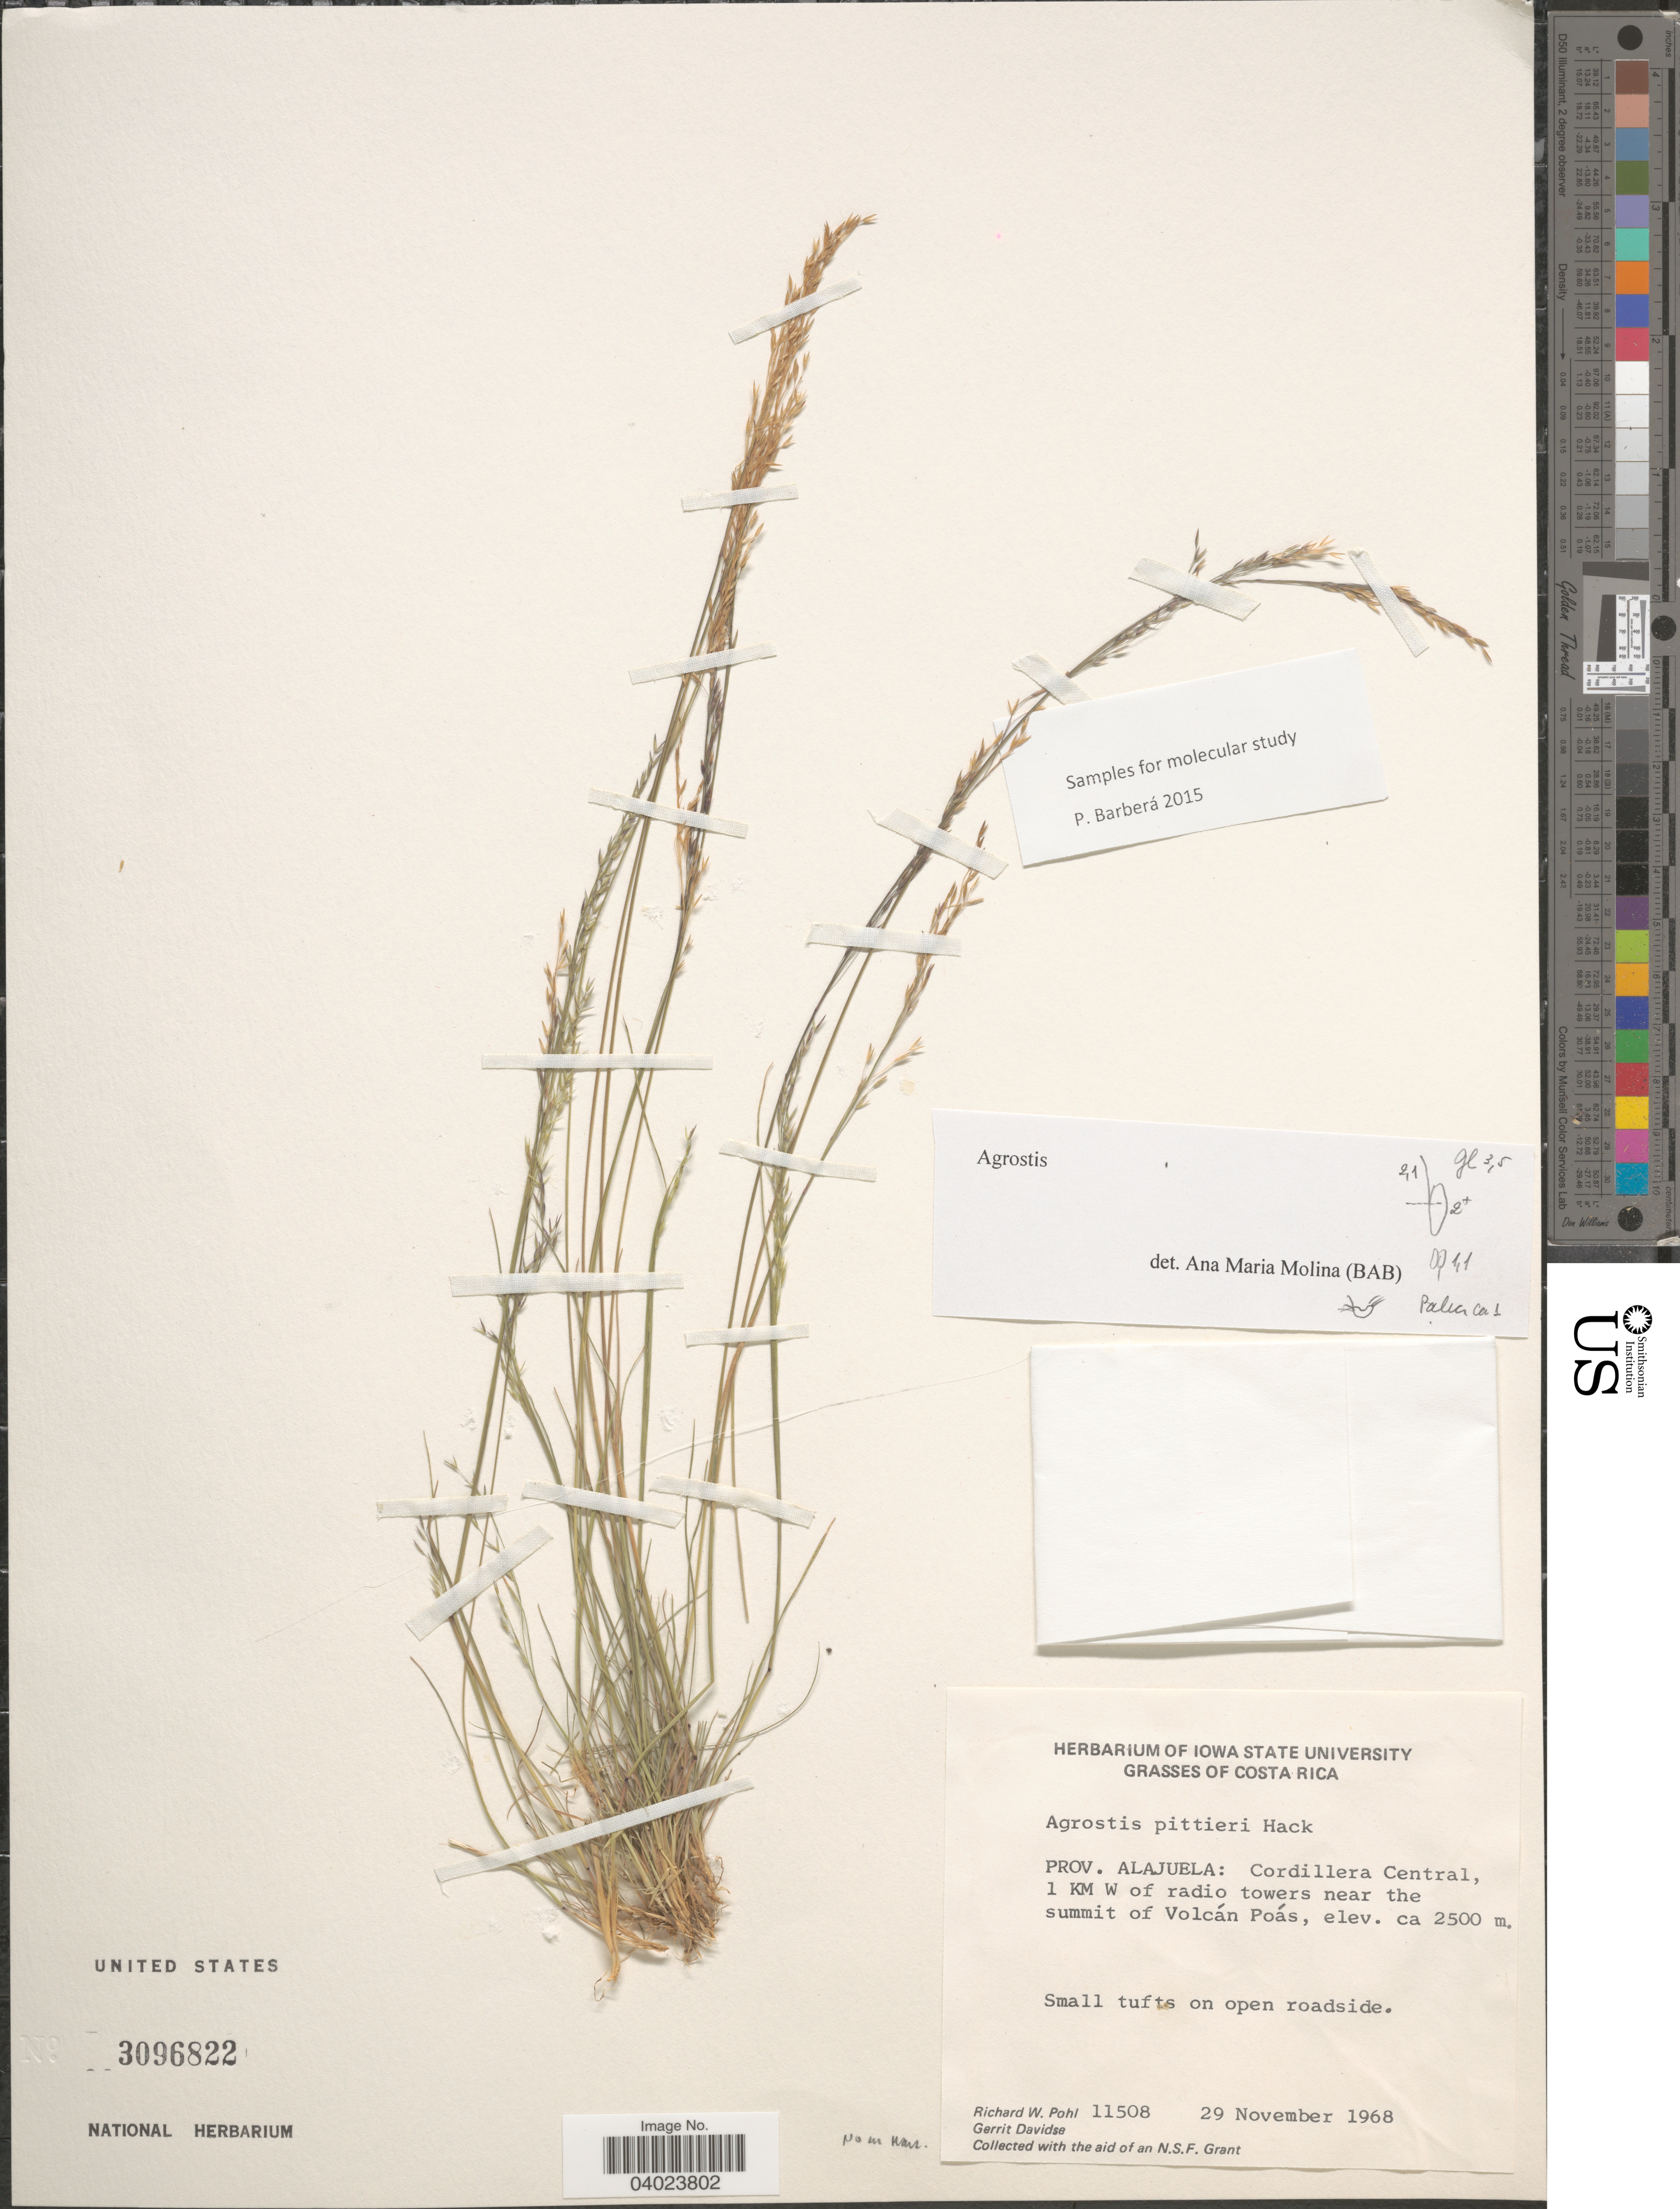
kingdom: Plantae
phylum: Tracheophyta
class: Liliopsida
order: Poales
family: Poaceae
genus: Agrostis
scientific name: Agrostis pittieri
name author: Hack.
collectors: R. W. Pohl & G. Davidse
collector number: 11508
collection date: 1968-11-29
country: Costa Rica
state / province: Alajuela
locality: Cordillera Central, 1 KM W of radio towers near the summit of Volcán Poás.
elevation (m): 2500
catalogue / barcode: US 3096822